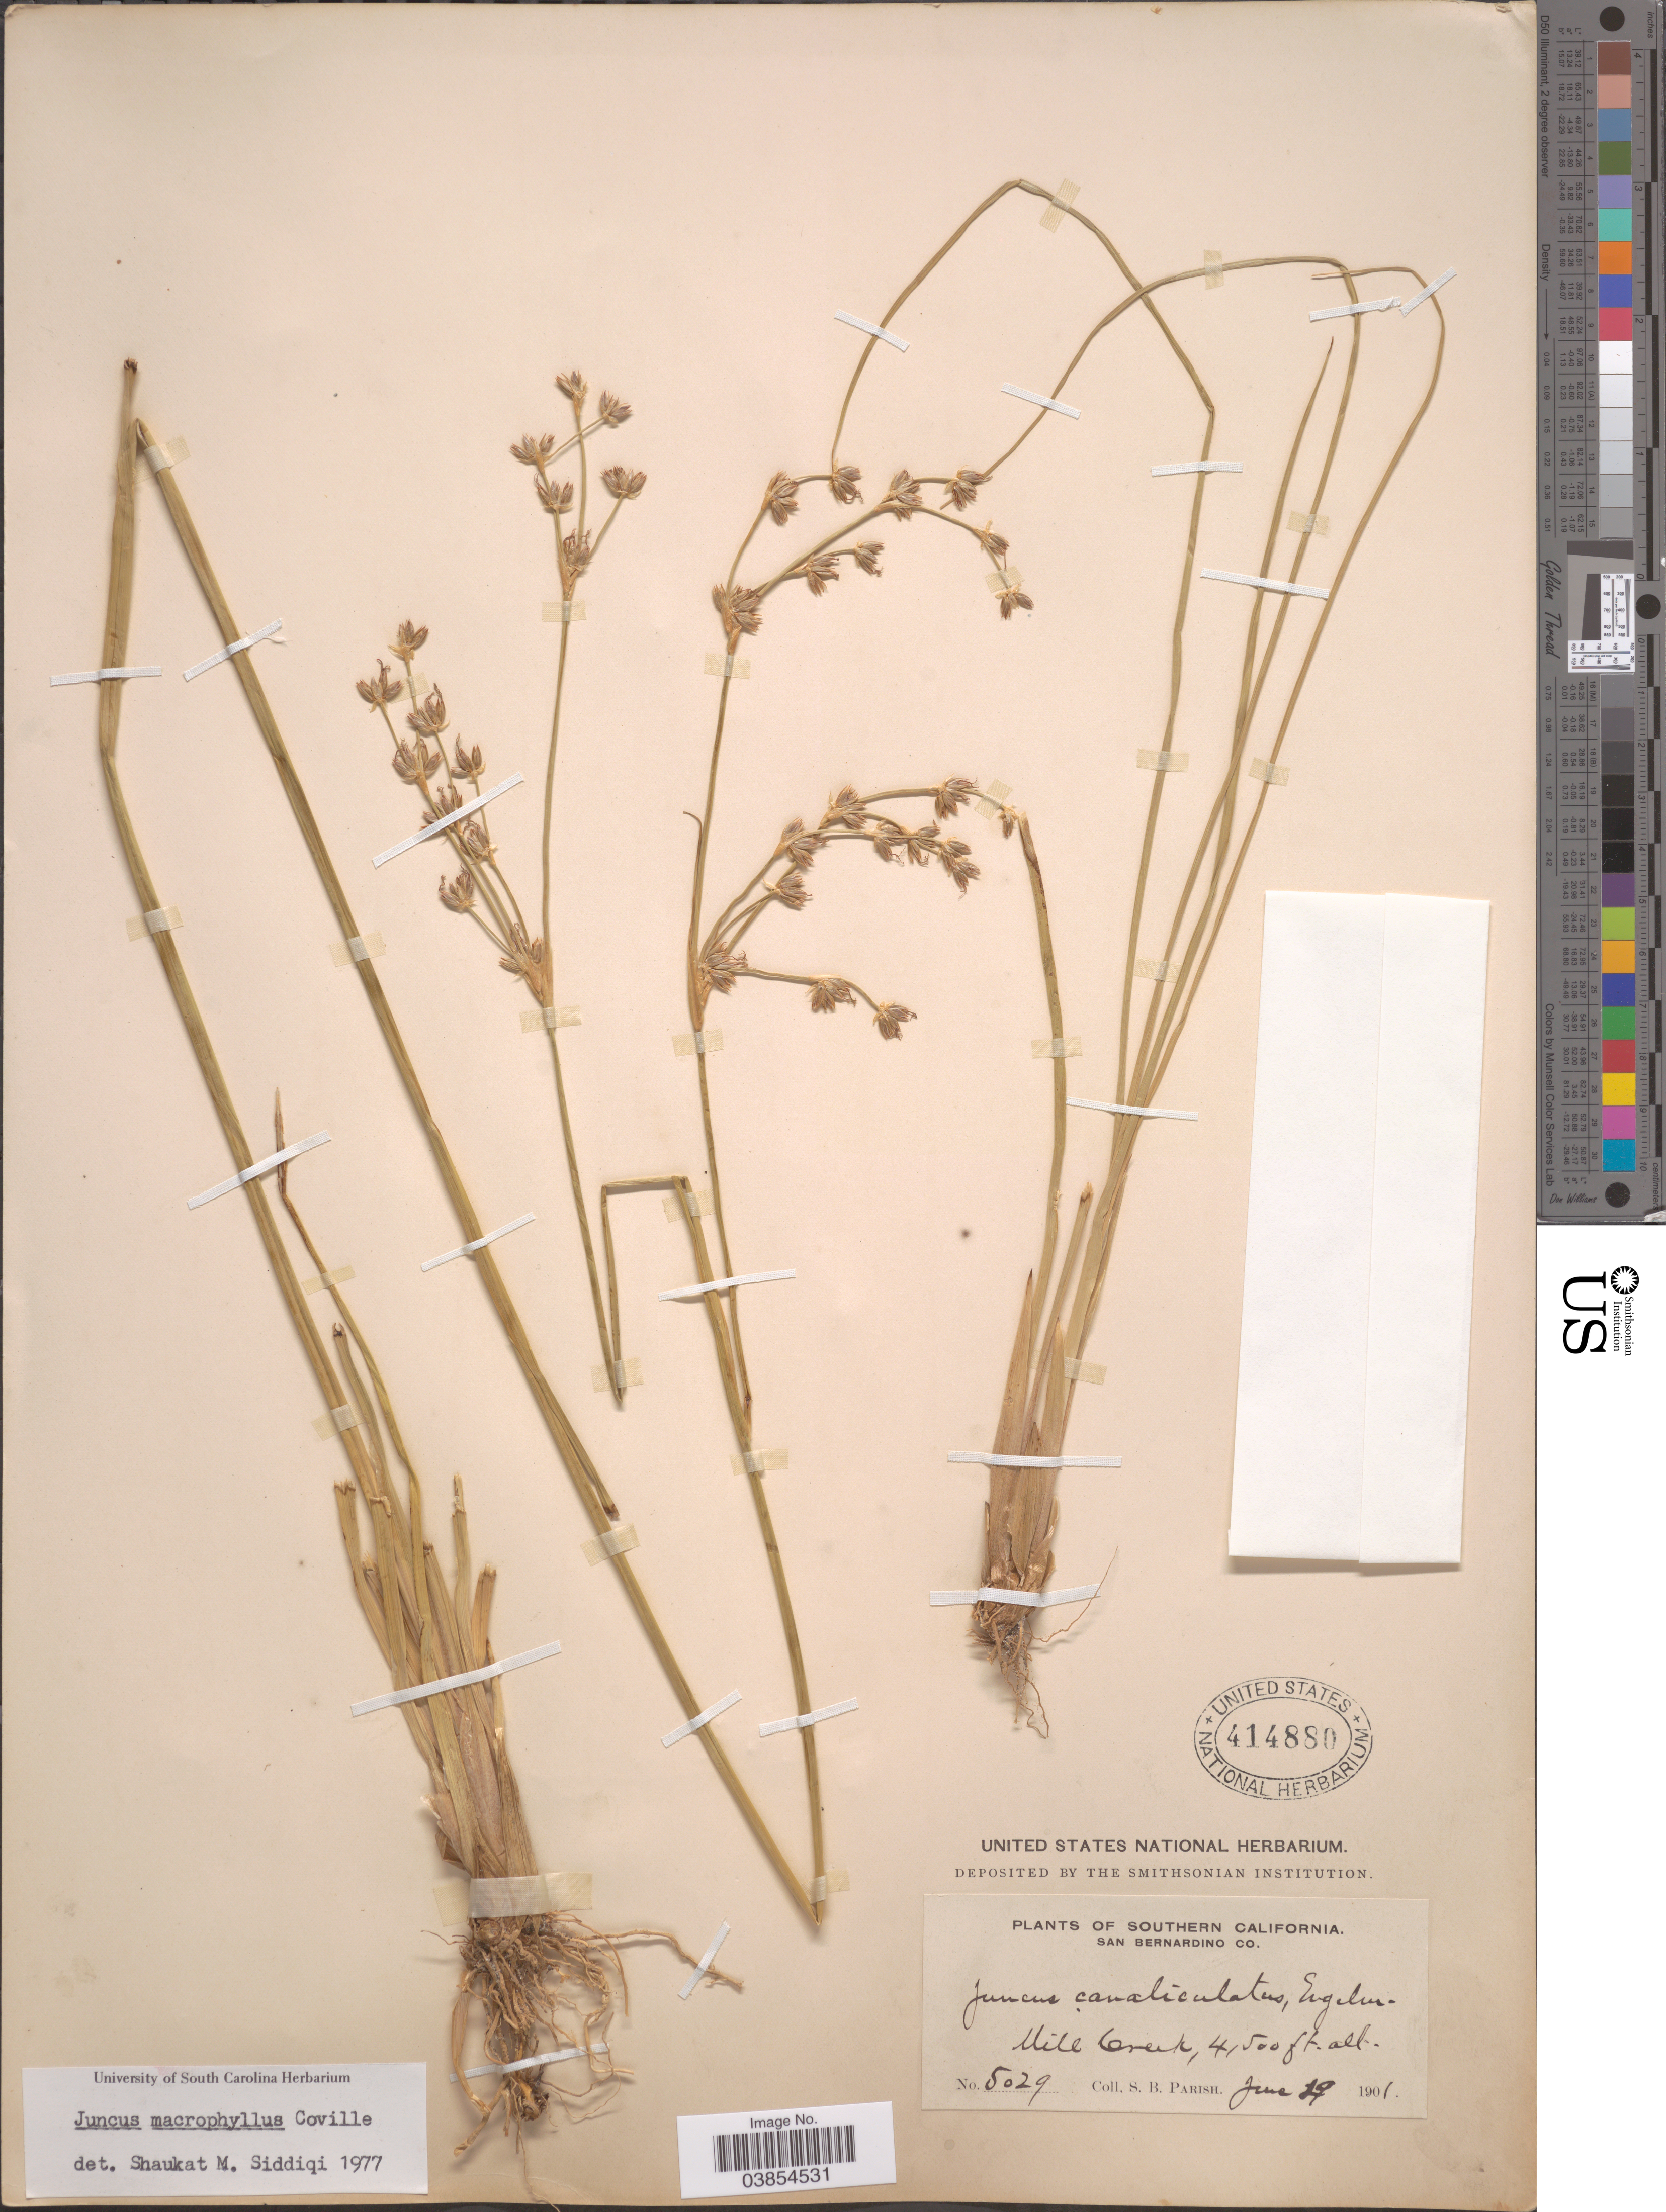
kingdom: Plantae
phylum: Tracheophyta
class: Liliopsida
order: Poales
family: Juncaceae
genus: Juncus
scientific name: Juncus macrophyllus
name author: Coville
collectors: S. B. Parish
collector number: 5029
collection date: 1901-06-29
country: United States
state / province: California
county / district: San Bernardino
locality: Southern California. San Bernardino Co. Mile Creek.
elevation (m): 1372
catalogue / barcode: US 414880